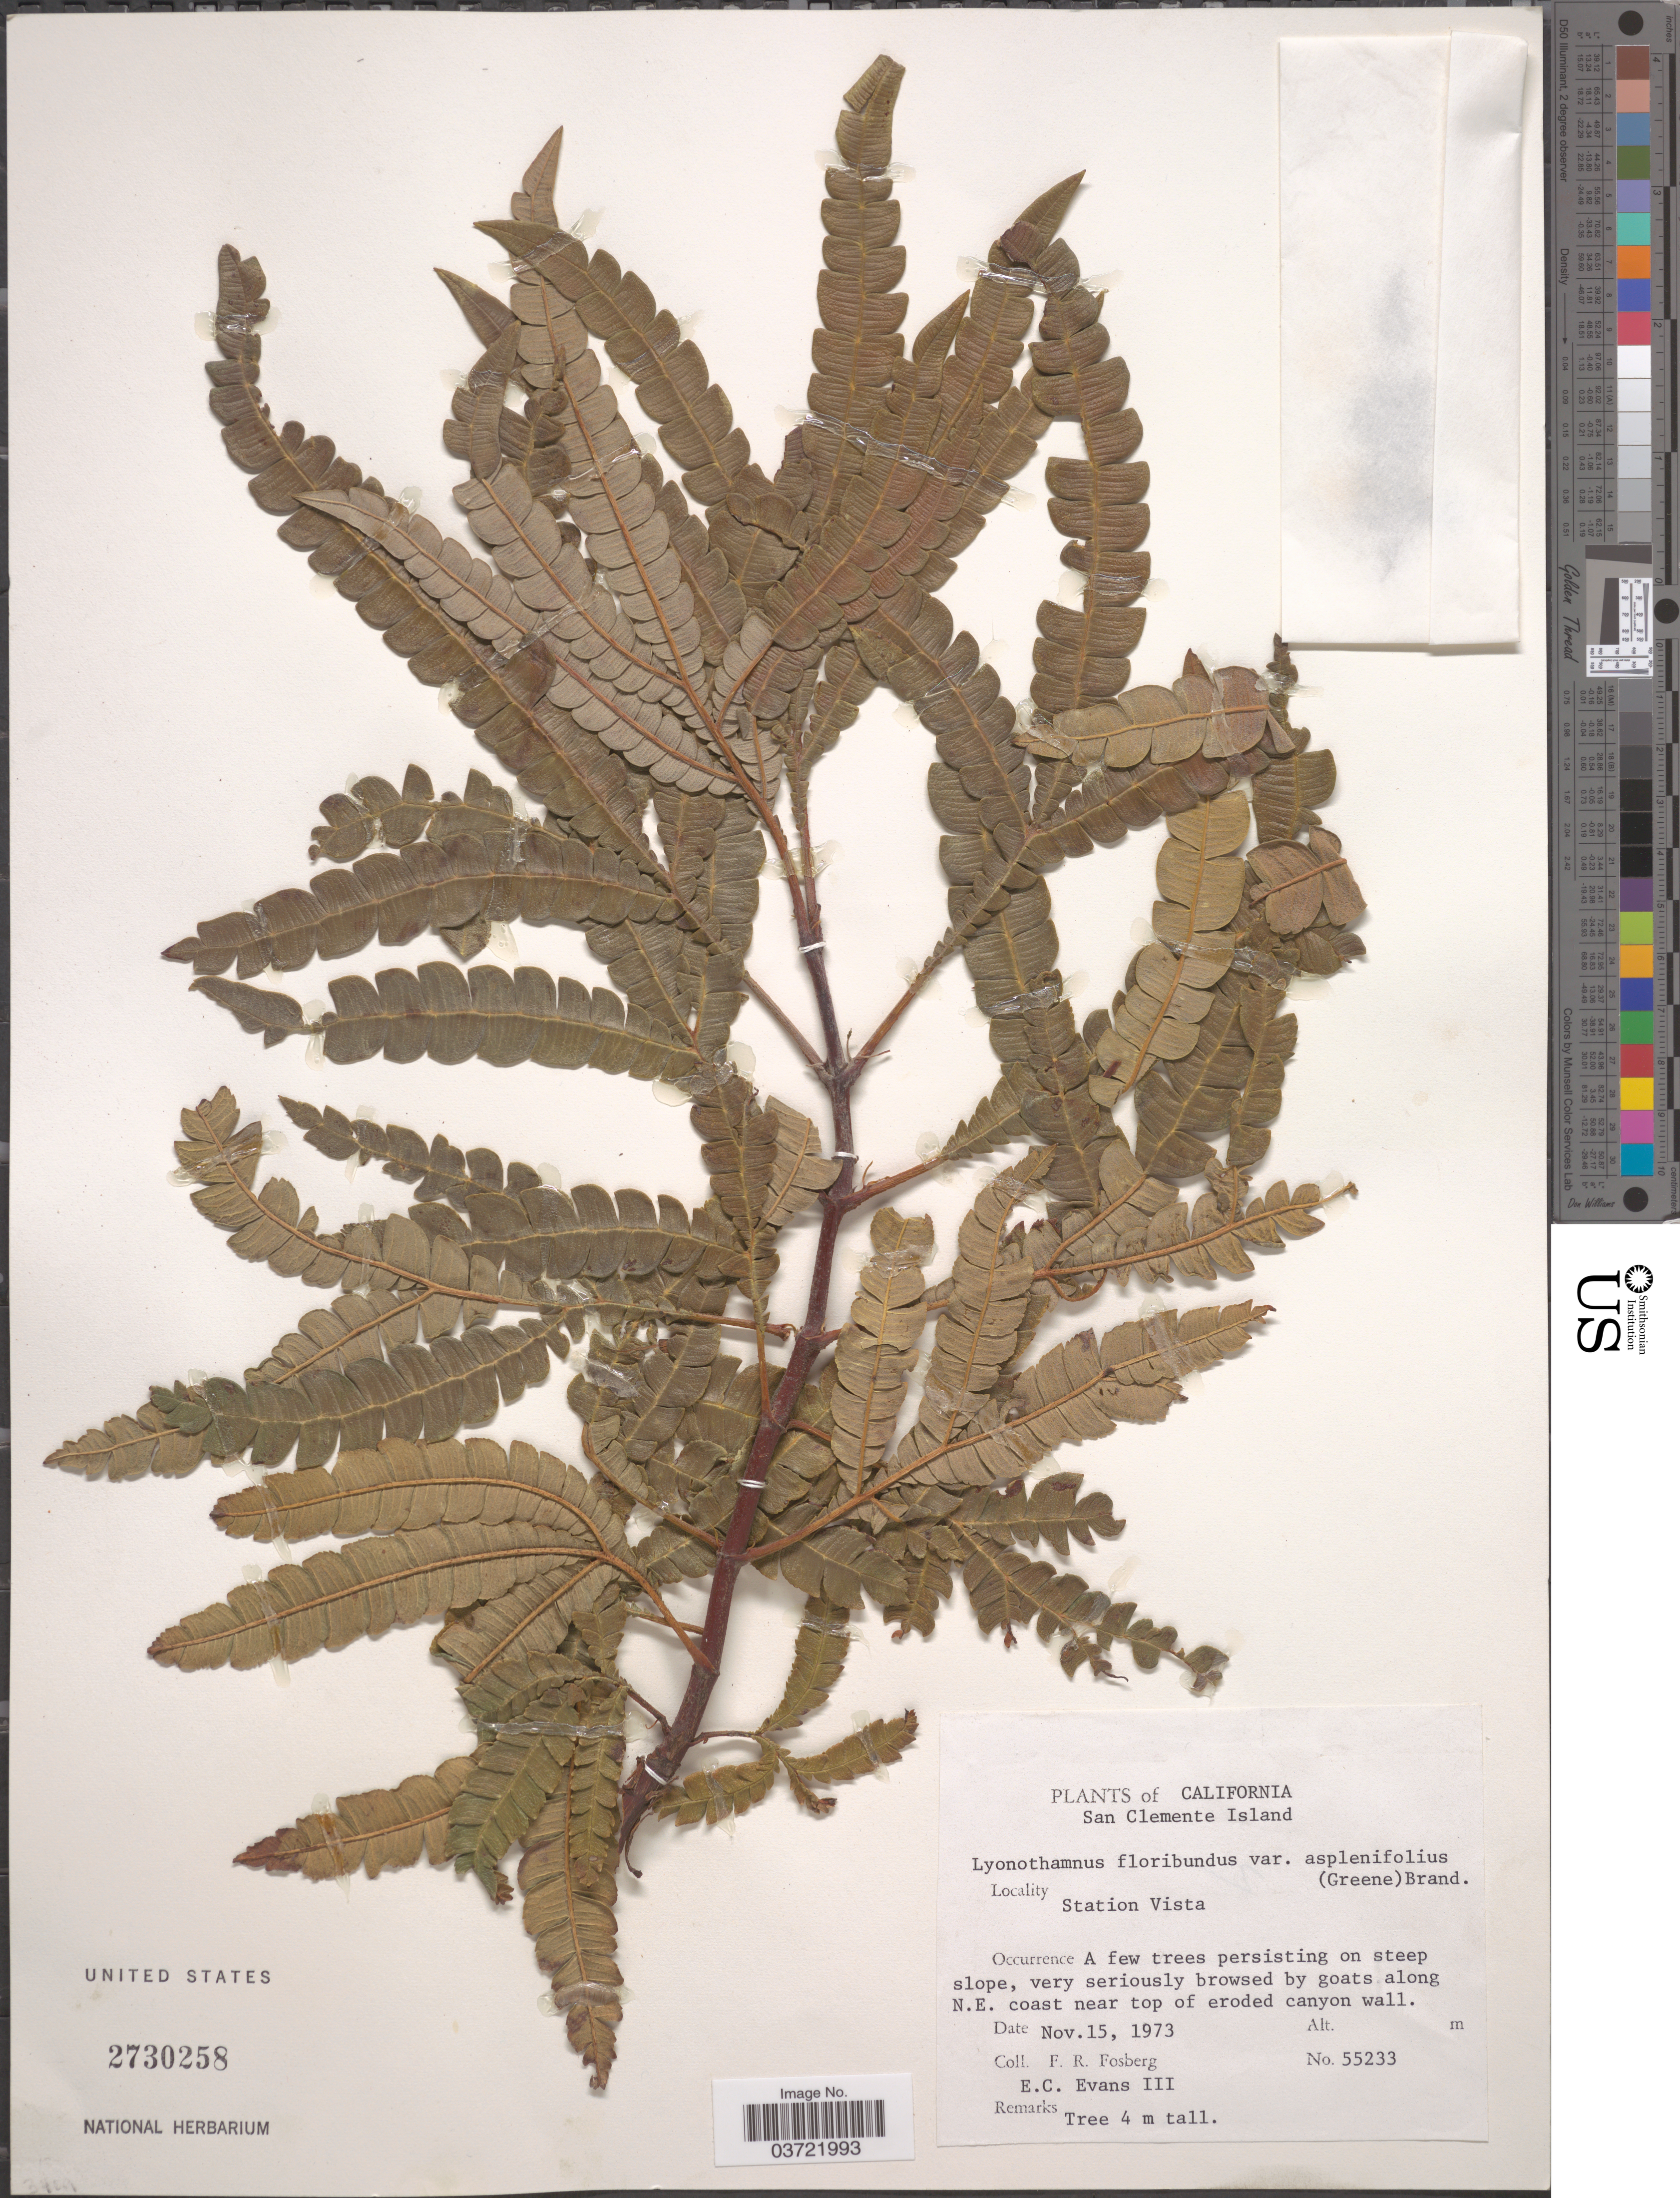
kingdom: Plantae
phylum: Tracheophyta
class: Magnoliopsida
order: Rosales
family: Rosaceae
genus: Lyonothamnus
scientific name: Lyonothamnus floribundus var. aspleniifolius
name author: (Greene) Brandegee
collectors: F. R. Fosberg & E. C. Evans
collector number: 55233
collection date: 1973-11-15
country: United States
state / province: California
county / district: Los Angeles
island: San Clemente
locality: San Clemente Island. Station Vista.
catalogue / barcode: US 2730258